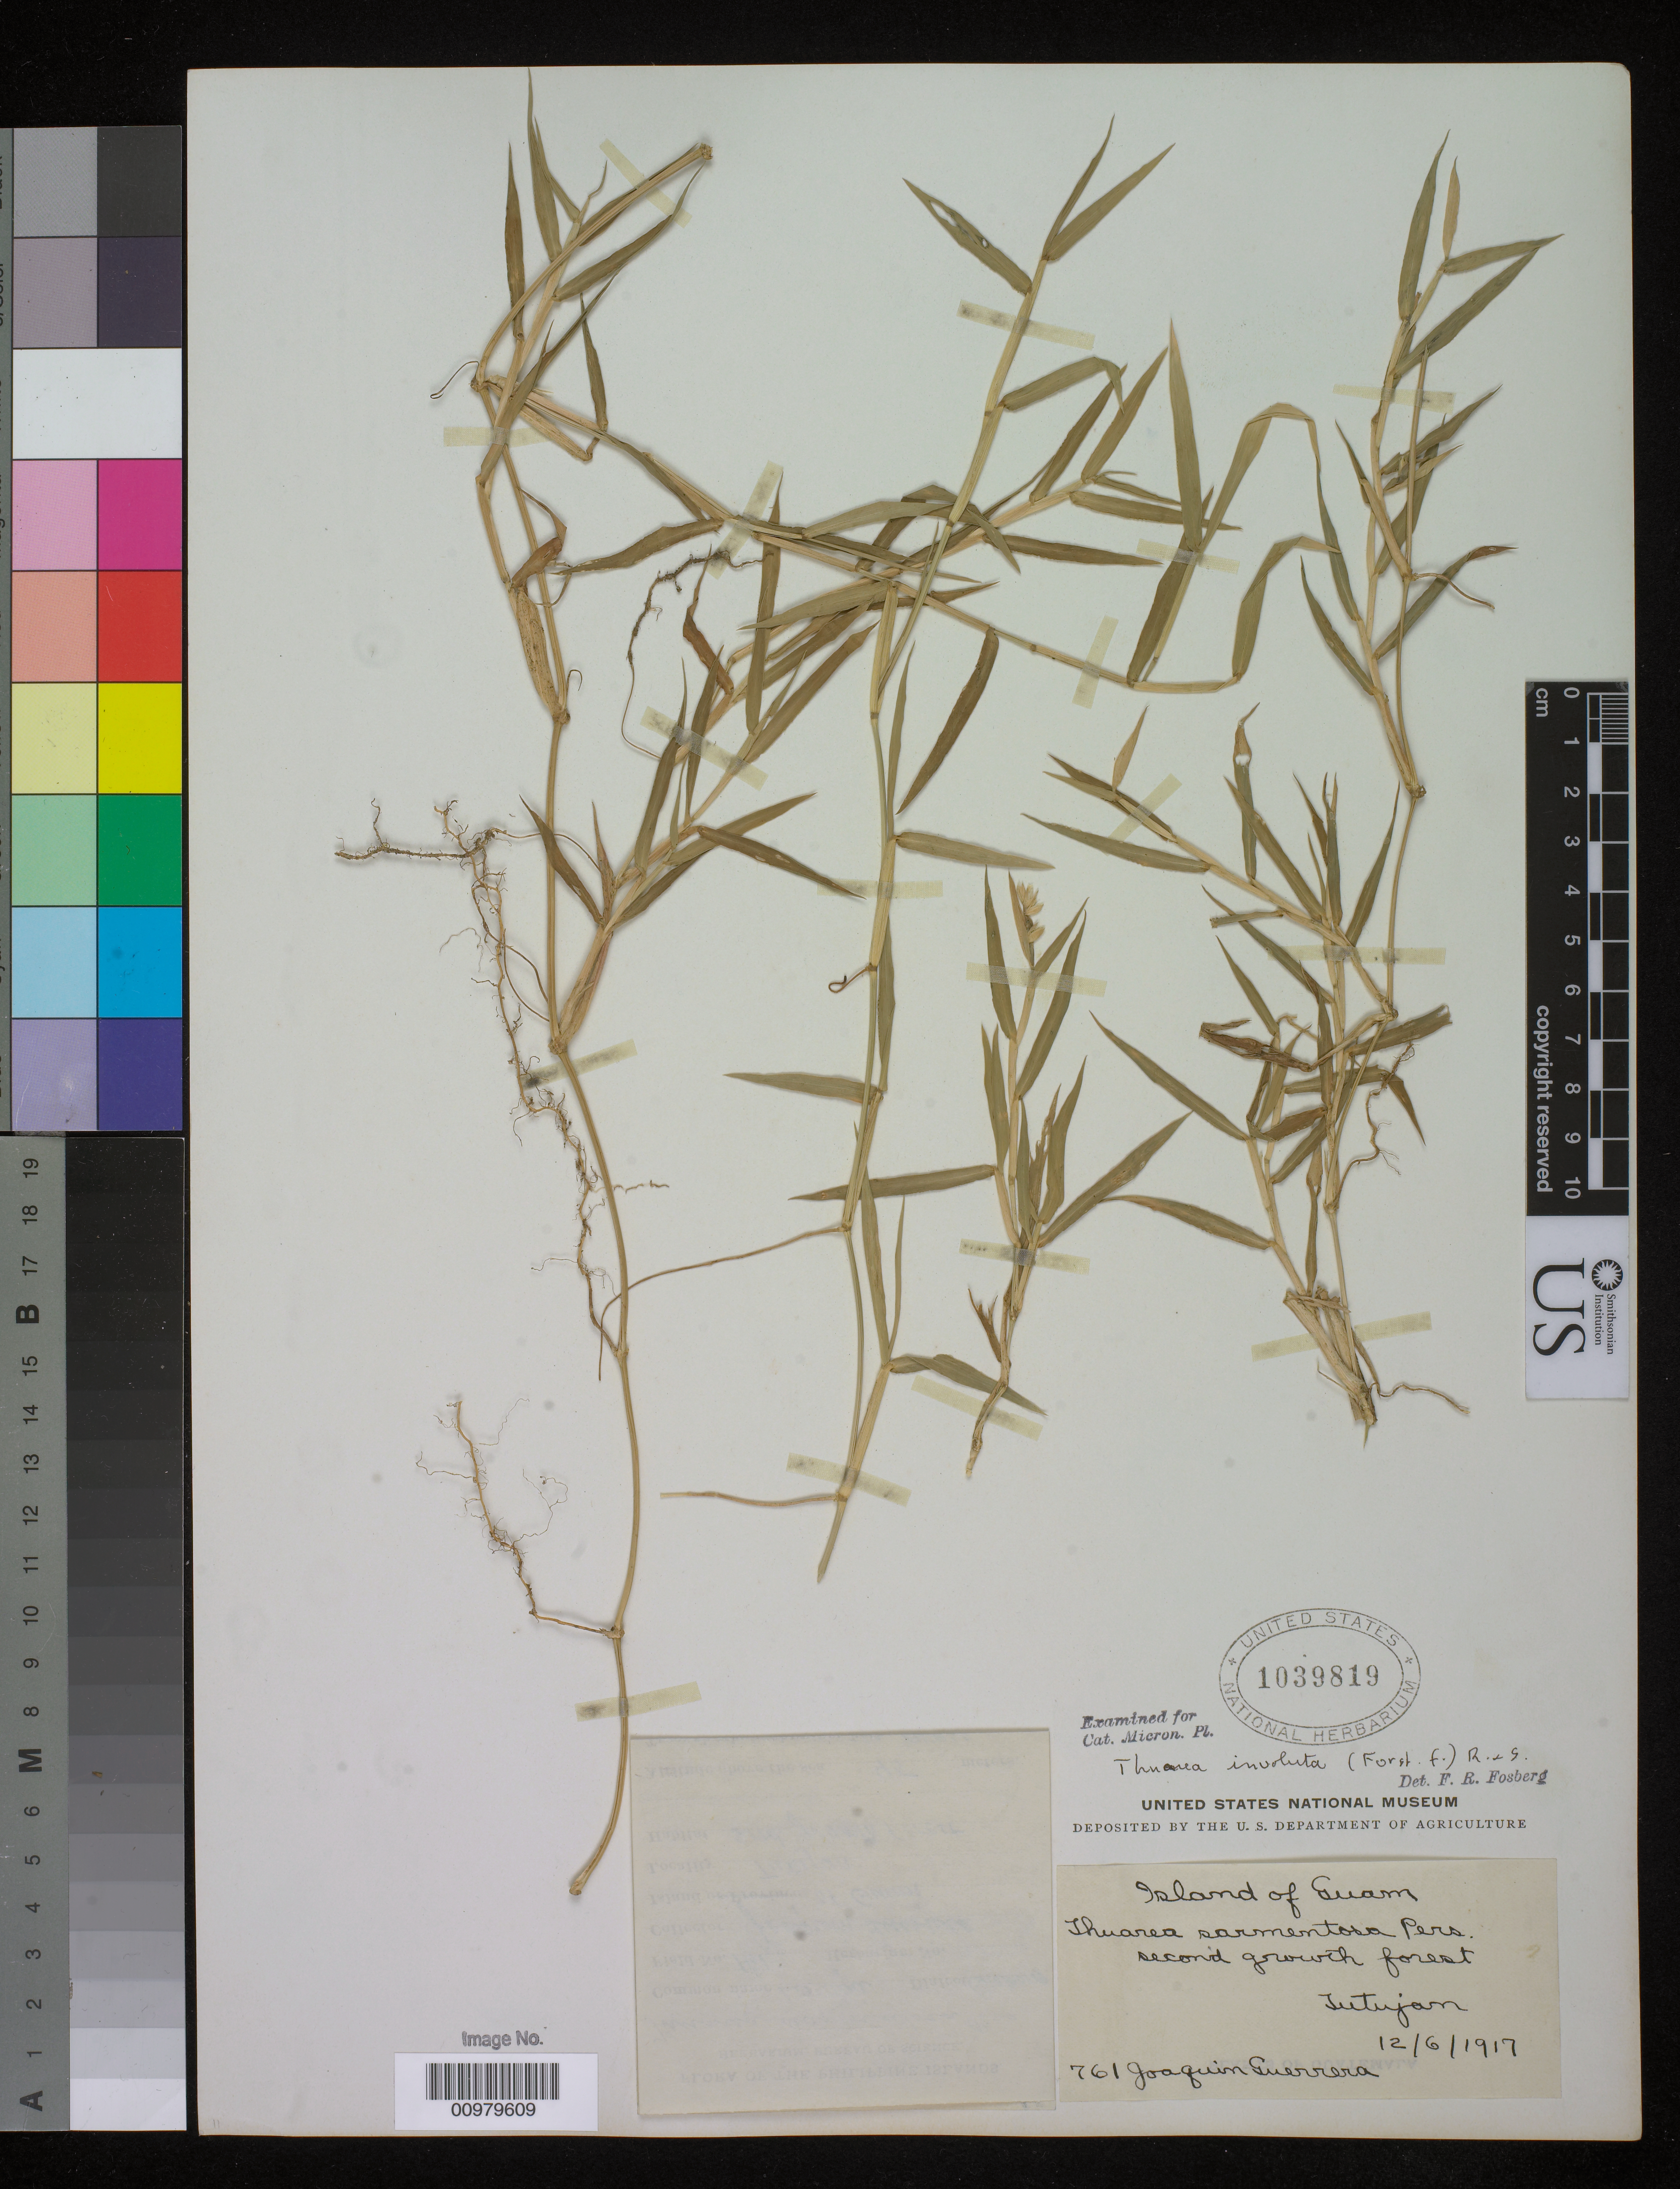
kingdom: Plantae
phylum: Tracheophyta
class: Liliopsida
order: Poales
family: Poaceae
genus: Thuarea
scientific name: Thuarea involuta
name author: (G. Forst.) R. Br. ex Sm.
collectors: -. Guerrero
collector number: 761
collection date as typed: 12 Jun 1917 or 06 Dec 1917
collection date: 1917-06-12 or 1917-12-06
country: Guam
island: Guam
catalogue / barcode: US 1039819